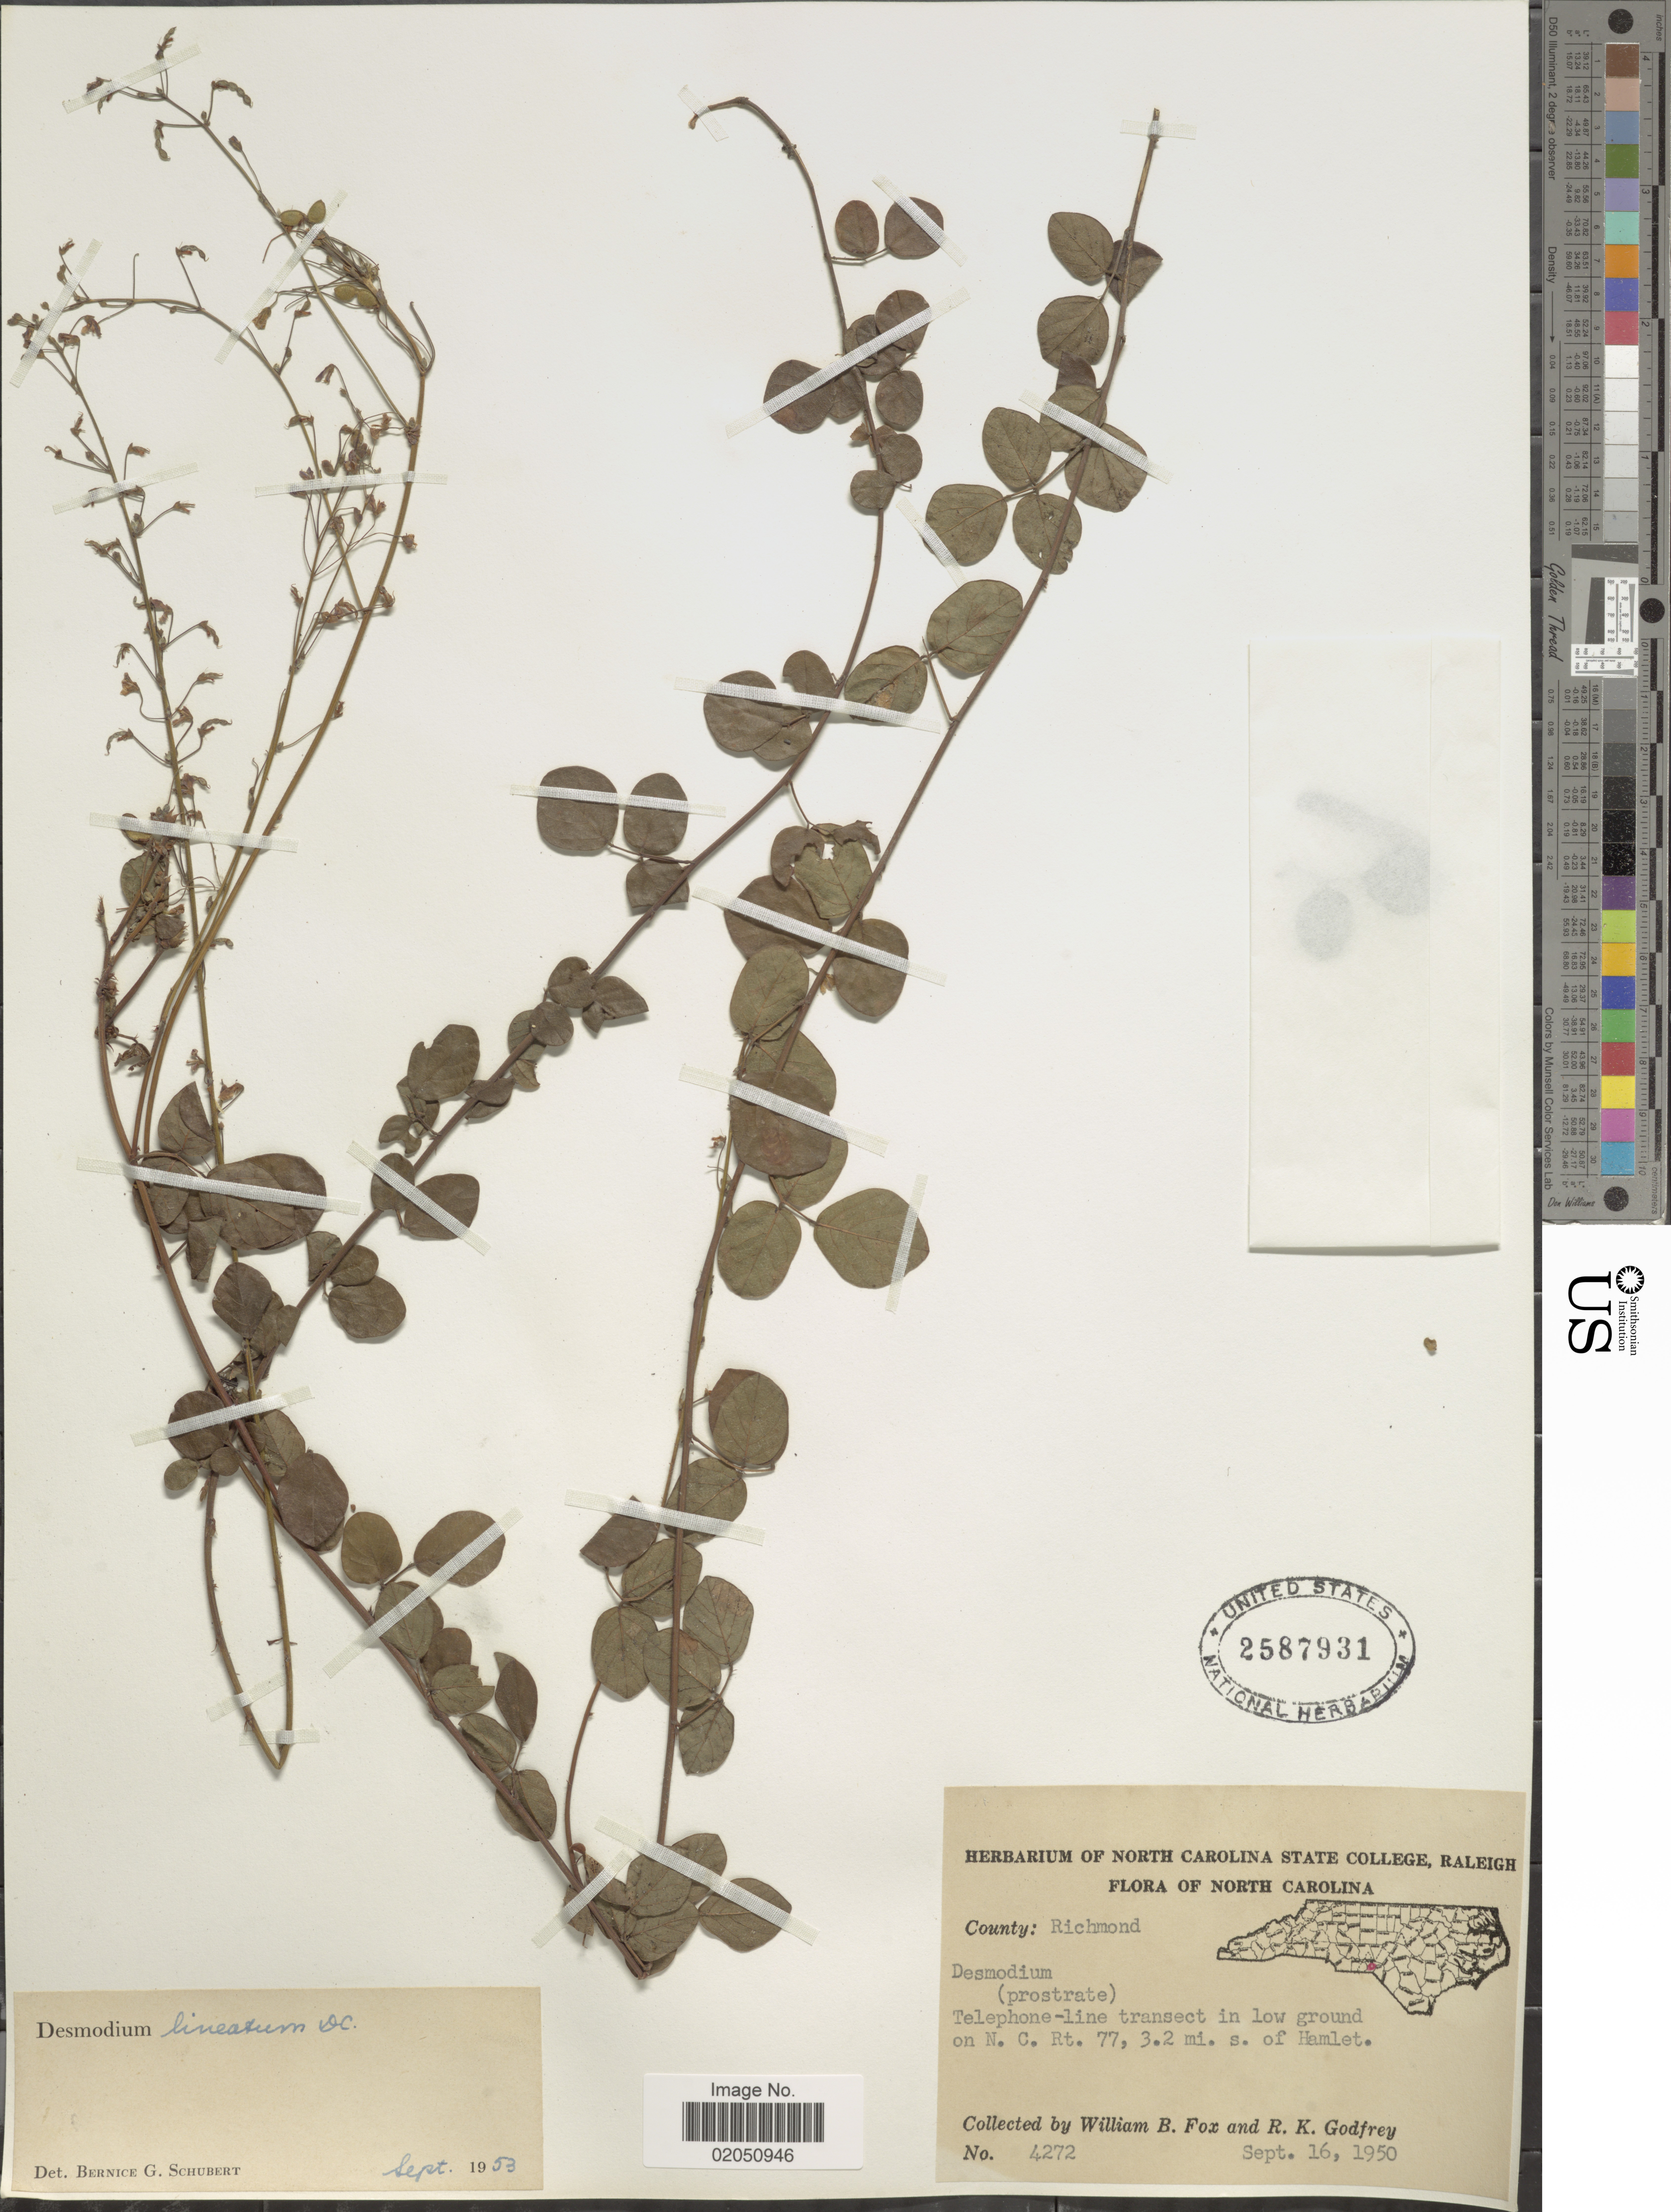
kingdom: Plantae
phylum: Tracheophyta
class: Magnoliopsida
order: Fabales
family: Fabaceae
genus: Desmodium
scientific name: Desmodium lineatum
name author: DC.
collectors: W. B. Fox & R. K. Godfrey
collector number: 4272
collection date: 1950-09-16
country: United States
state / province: North Carolina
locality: County: Richmond, Telephone-line transect in low ground on N.C. Rt. 77, 3.2 mi. s. of Hamlet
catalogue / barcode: US 2587931